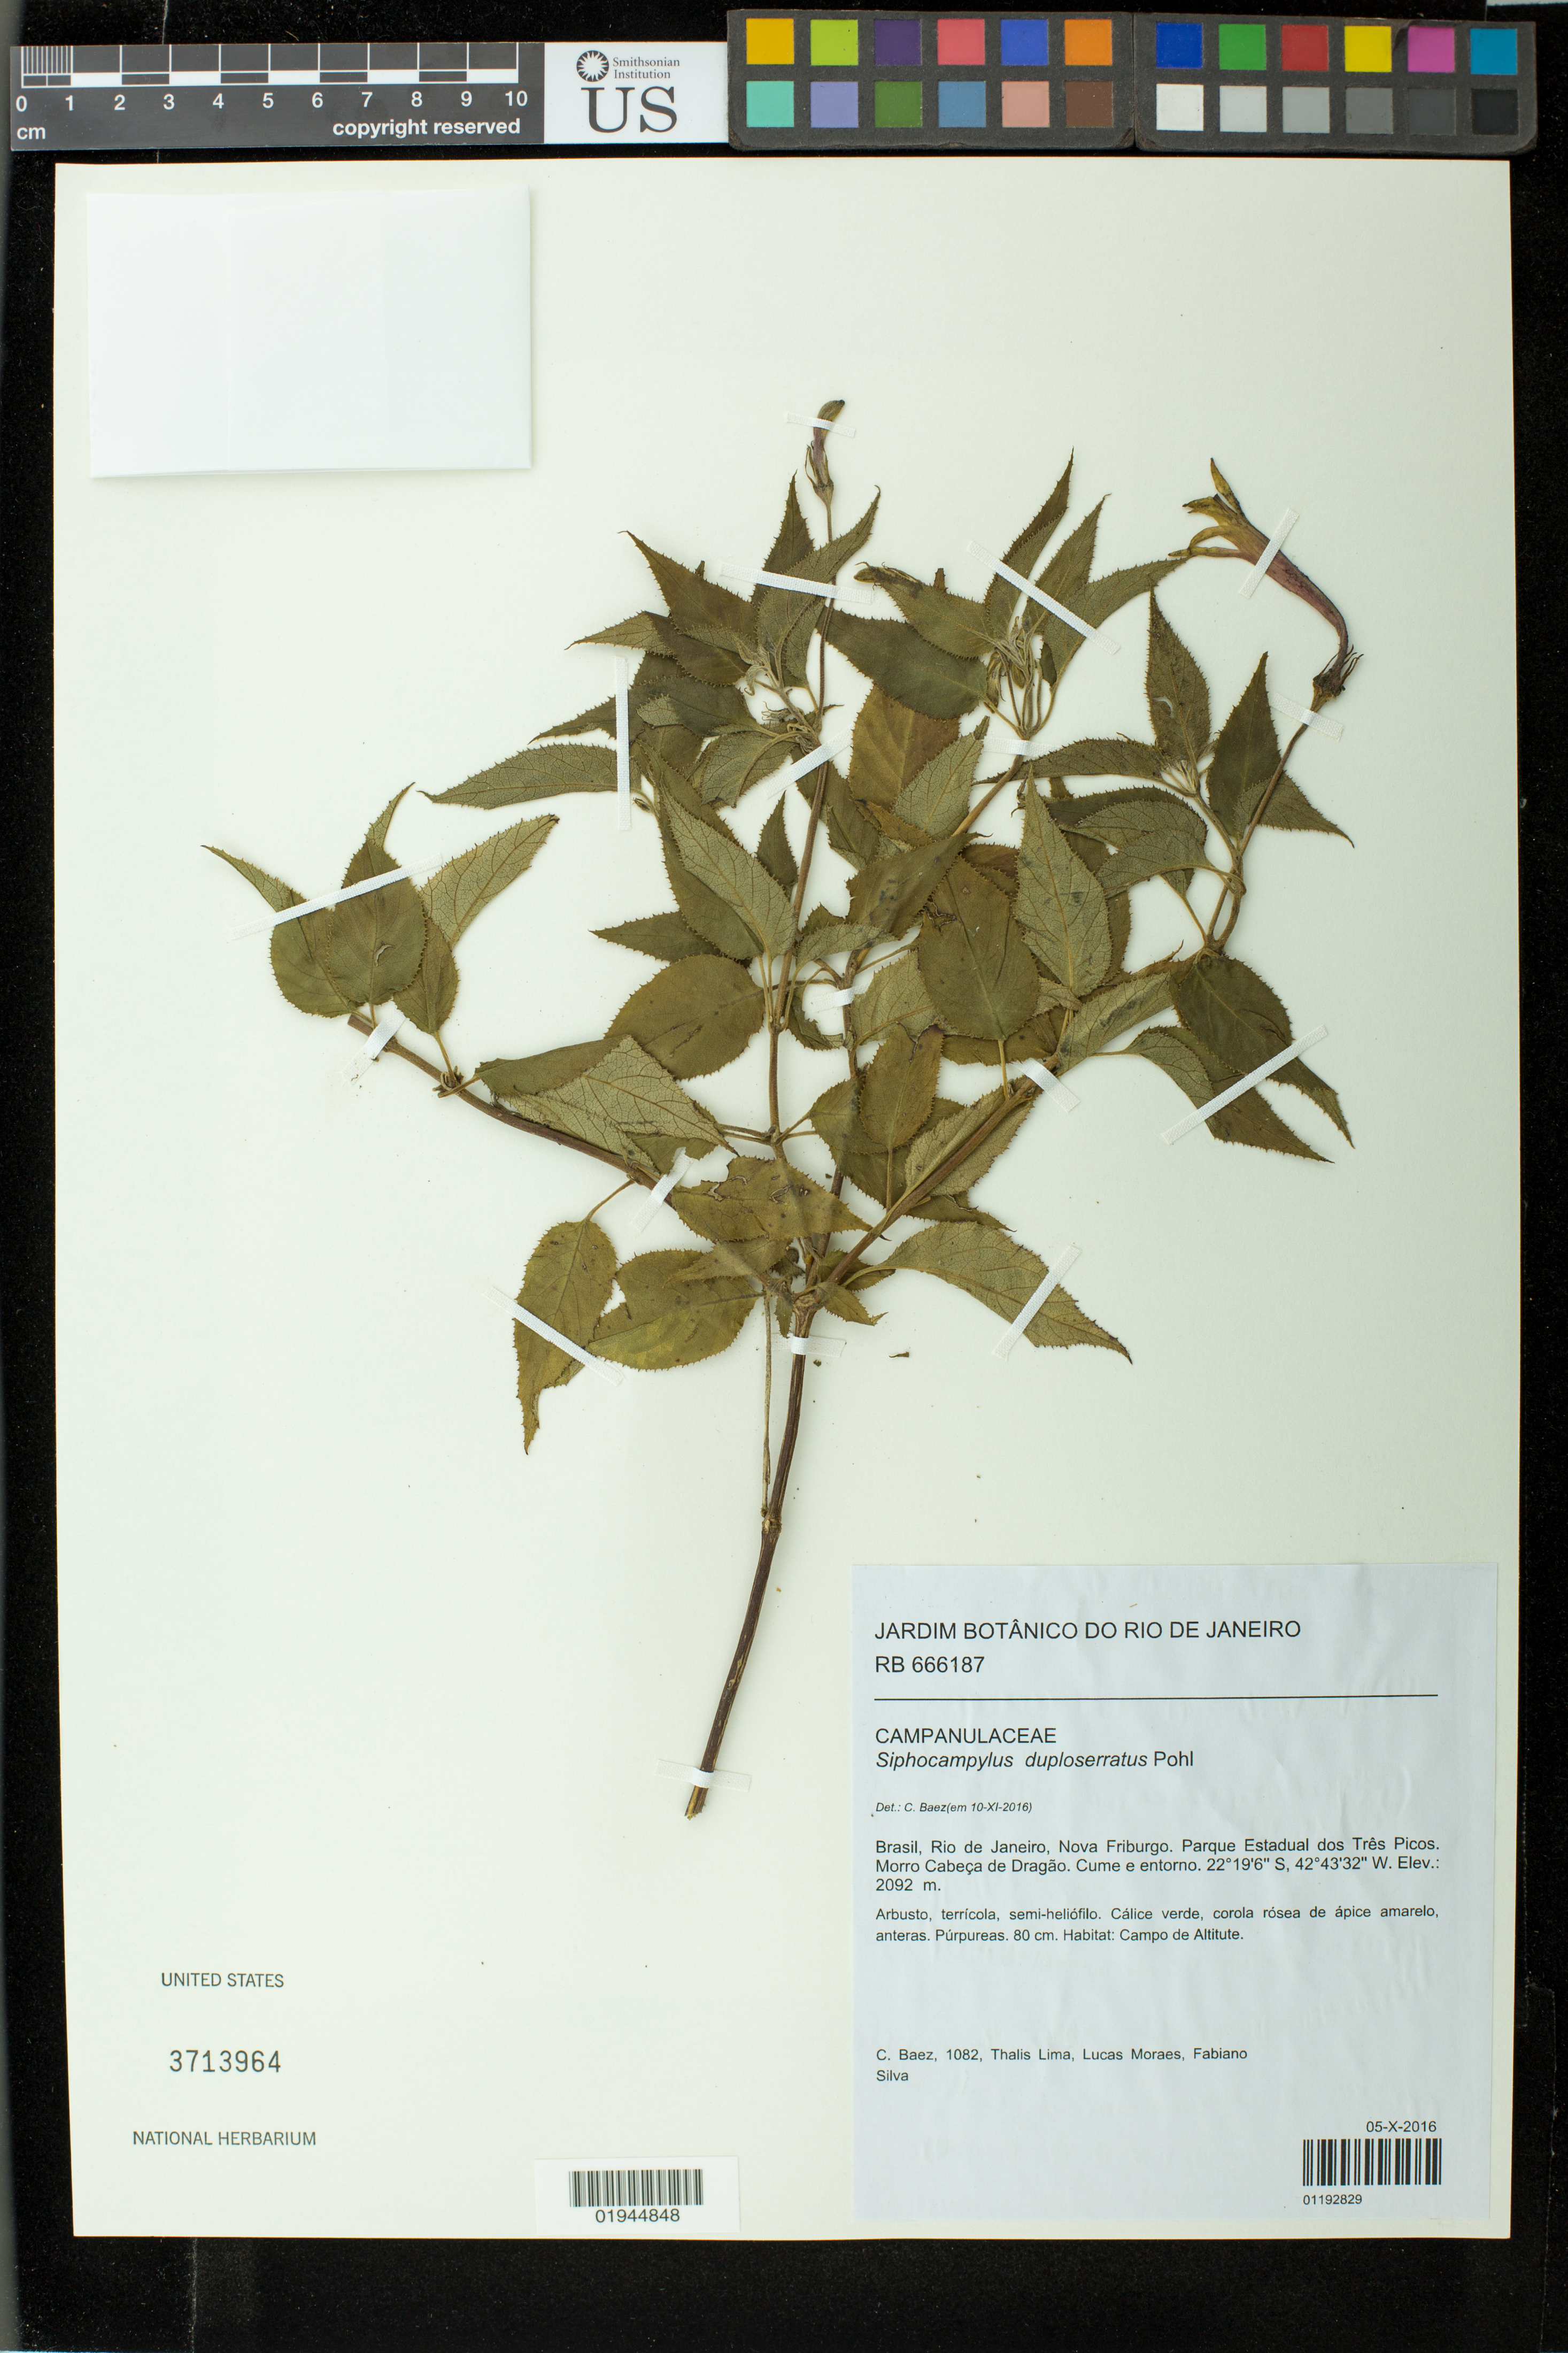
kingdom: Plantae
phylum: Tracheophyta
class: Magnoliopsida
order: Asterales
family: Campanulaceae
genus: Siphocampylus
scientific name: Siphocampylus duploserratus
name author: Pohl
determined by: Baez, C.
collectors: C. Baez, T. Lima, L. Moraes & F. Silva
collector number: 1082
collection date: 2016-10-05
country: Brazil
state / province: Rio de Janeiro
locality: Nova Friburgo. Parque Estadual dos Tres Picos. Morro Cabeca de Dragao. Cume e entorno.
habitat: campo de altitute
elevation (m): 2092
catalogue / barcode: US 3713964